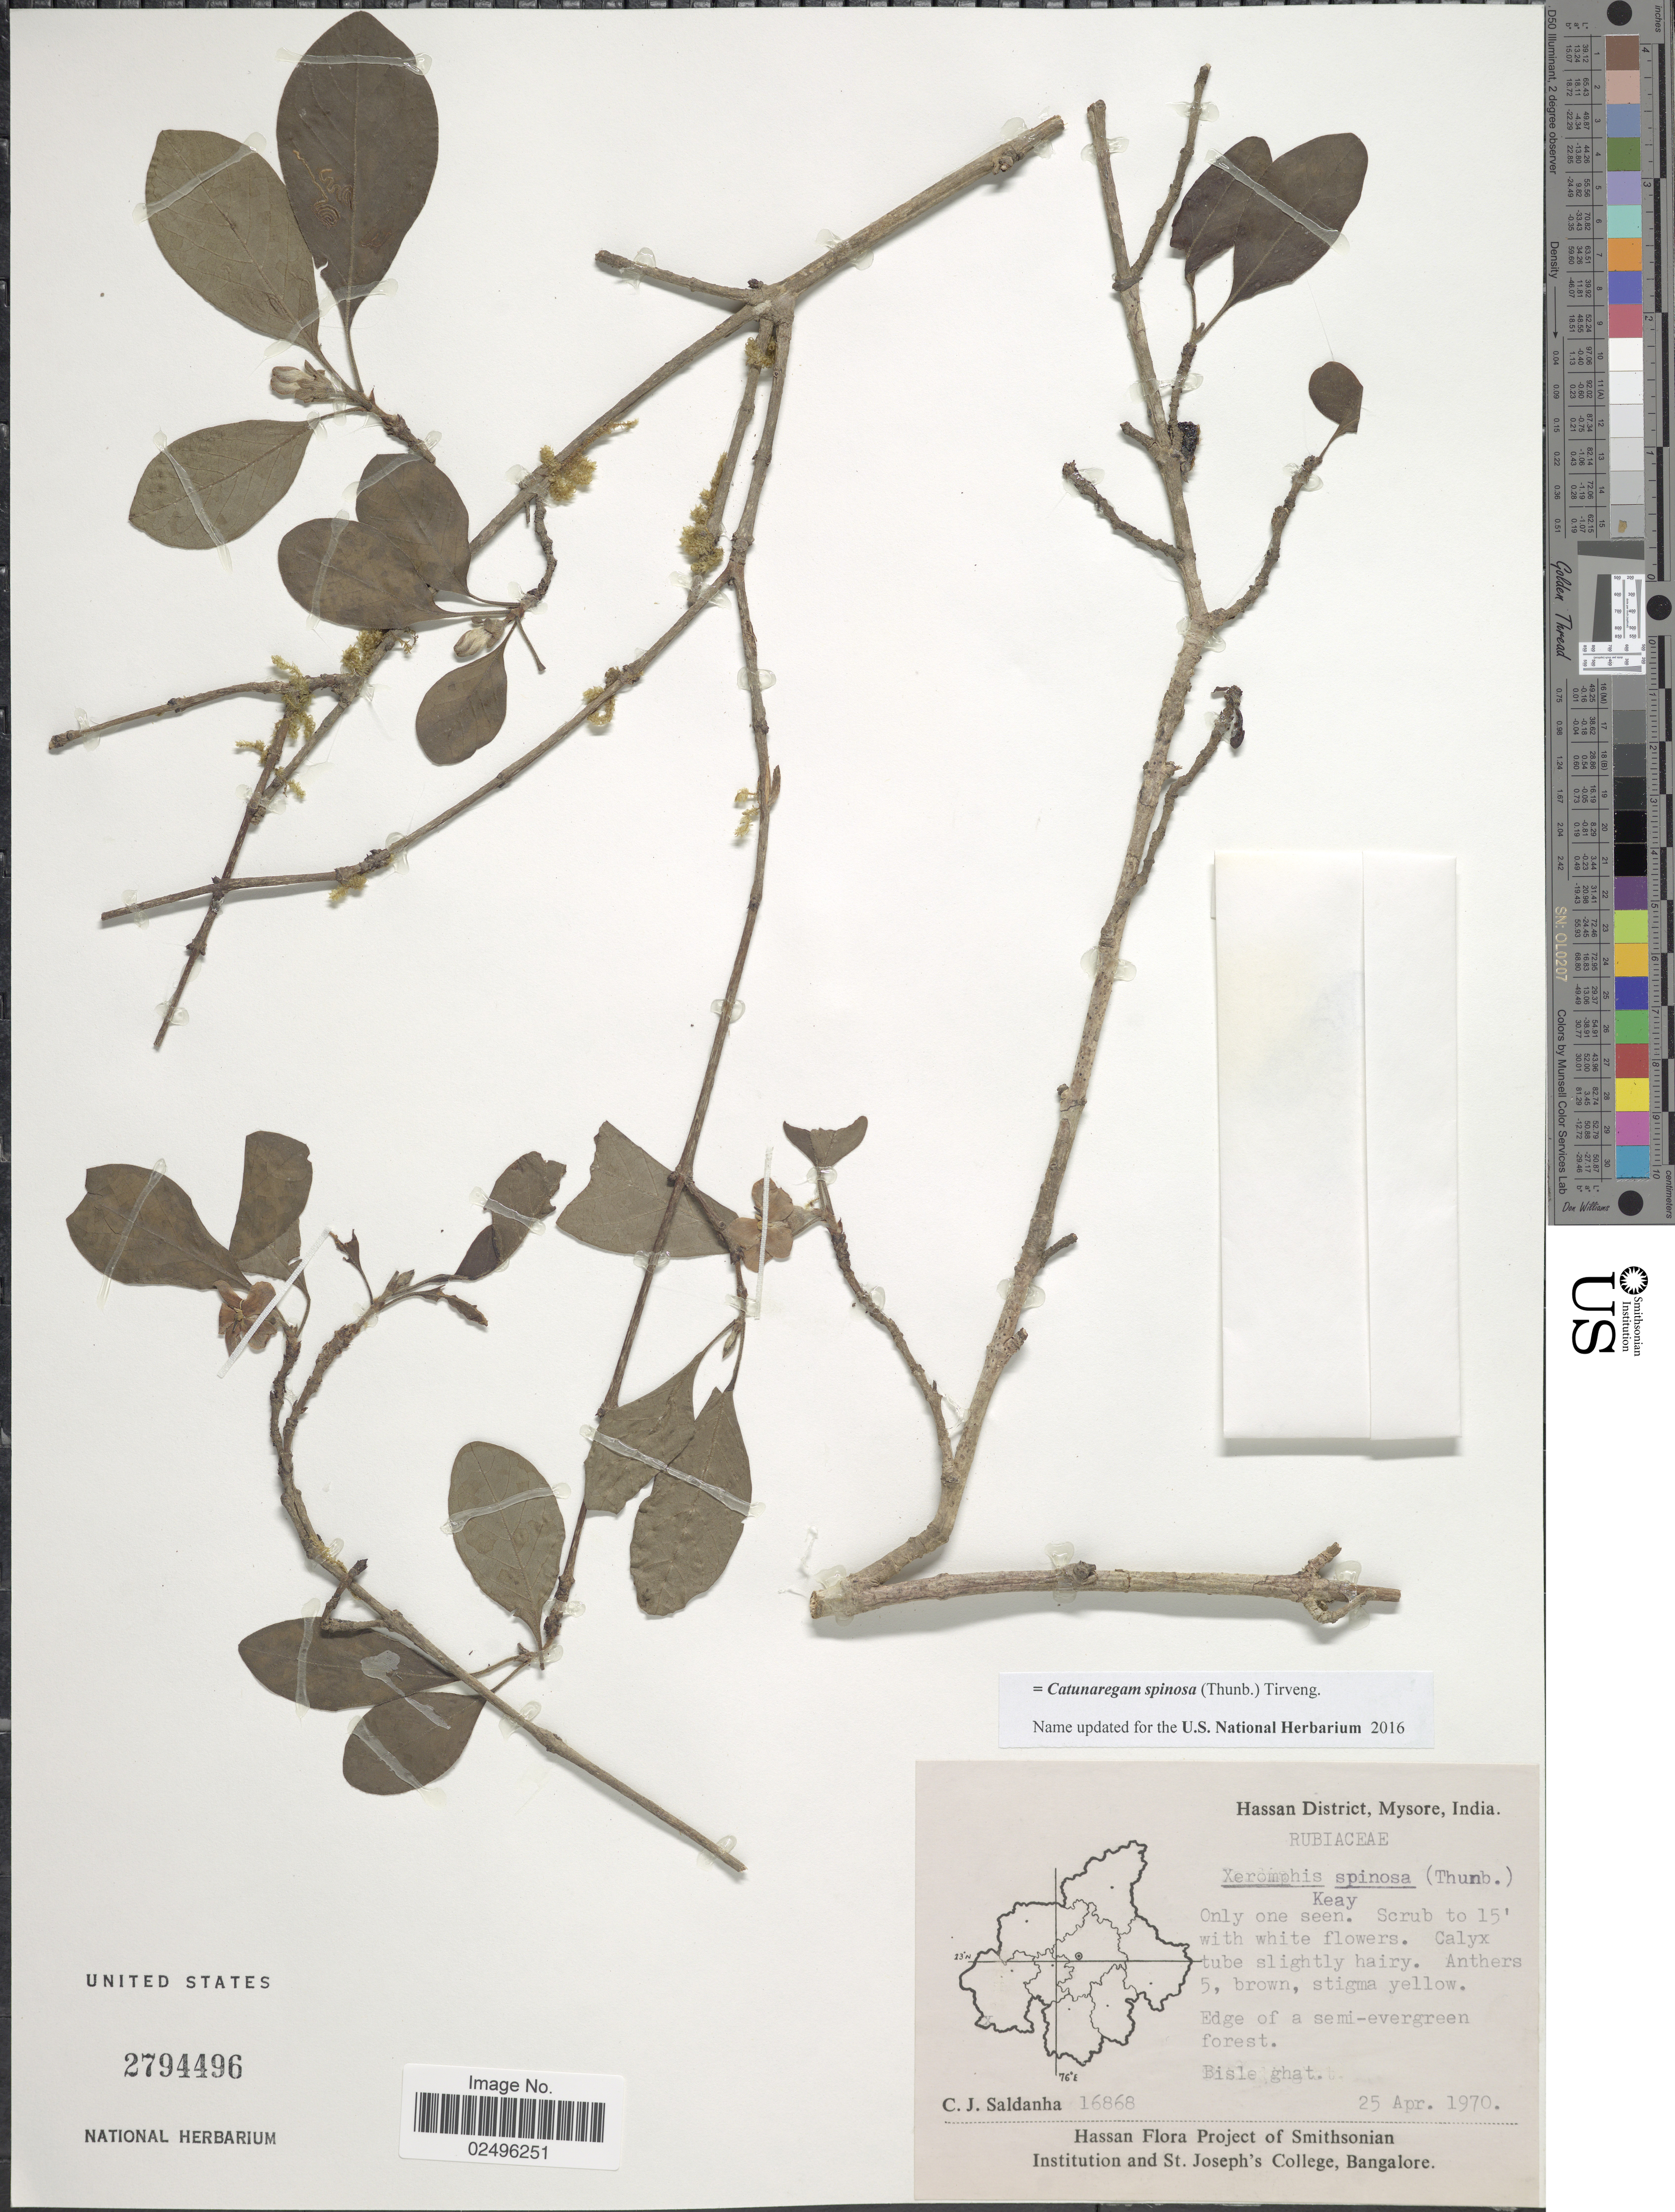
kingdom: Plantae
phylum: Tracheophyta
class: Magnoliopsida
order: Gentianales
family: Rubiaceae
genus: Catunaregam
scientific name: Catunaregam spinosa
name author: (Thunb.) Tirveng.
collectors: C. J. Saldanha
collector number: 16868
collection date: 1970-04-25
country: India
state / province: Karnataka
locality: Hassan District, Mysore, Bisle ghat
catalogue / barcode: US 2794496